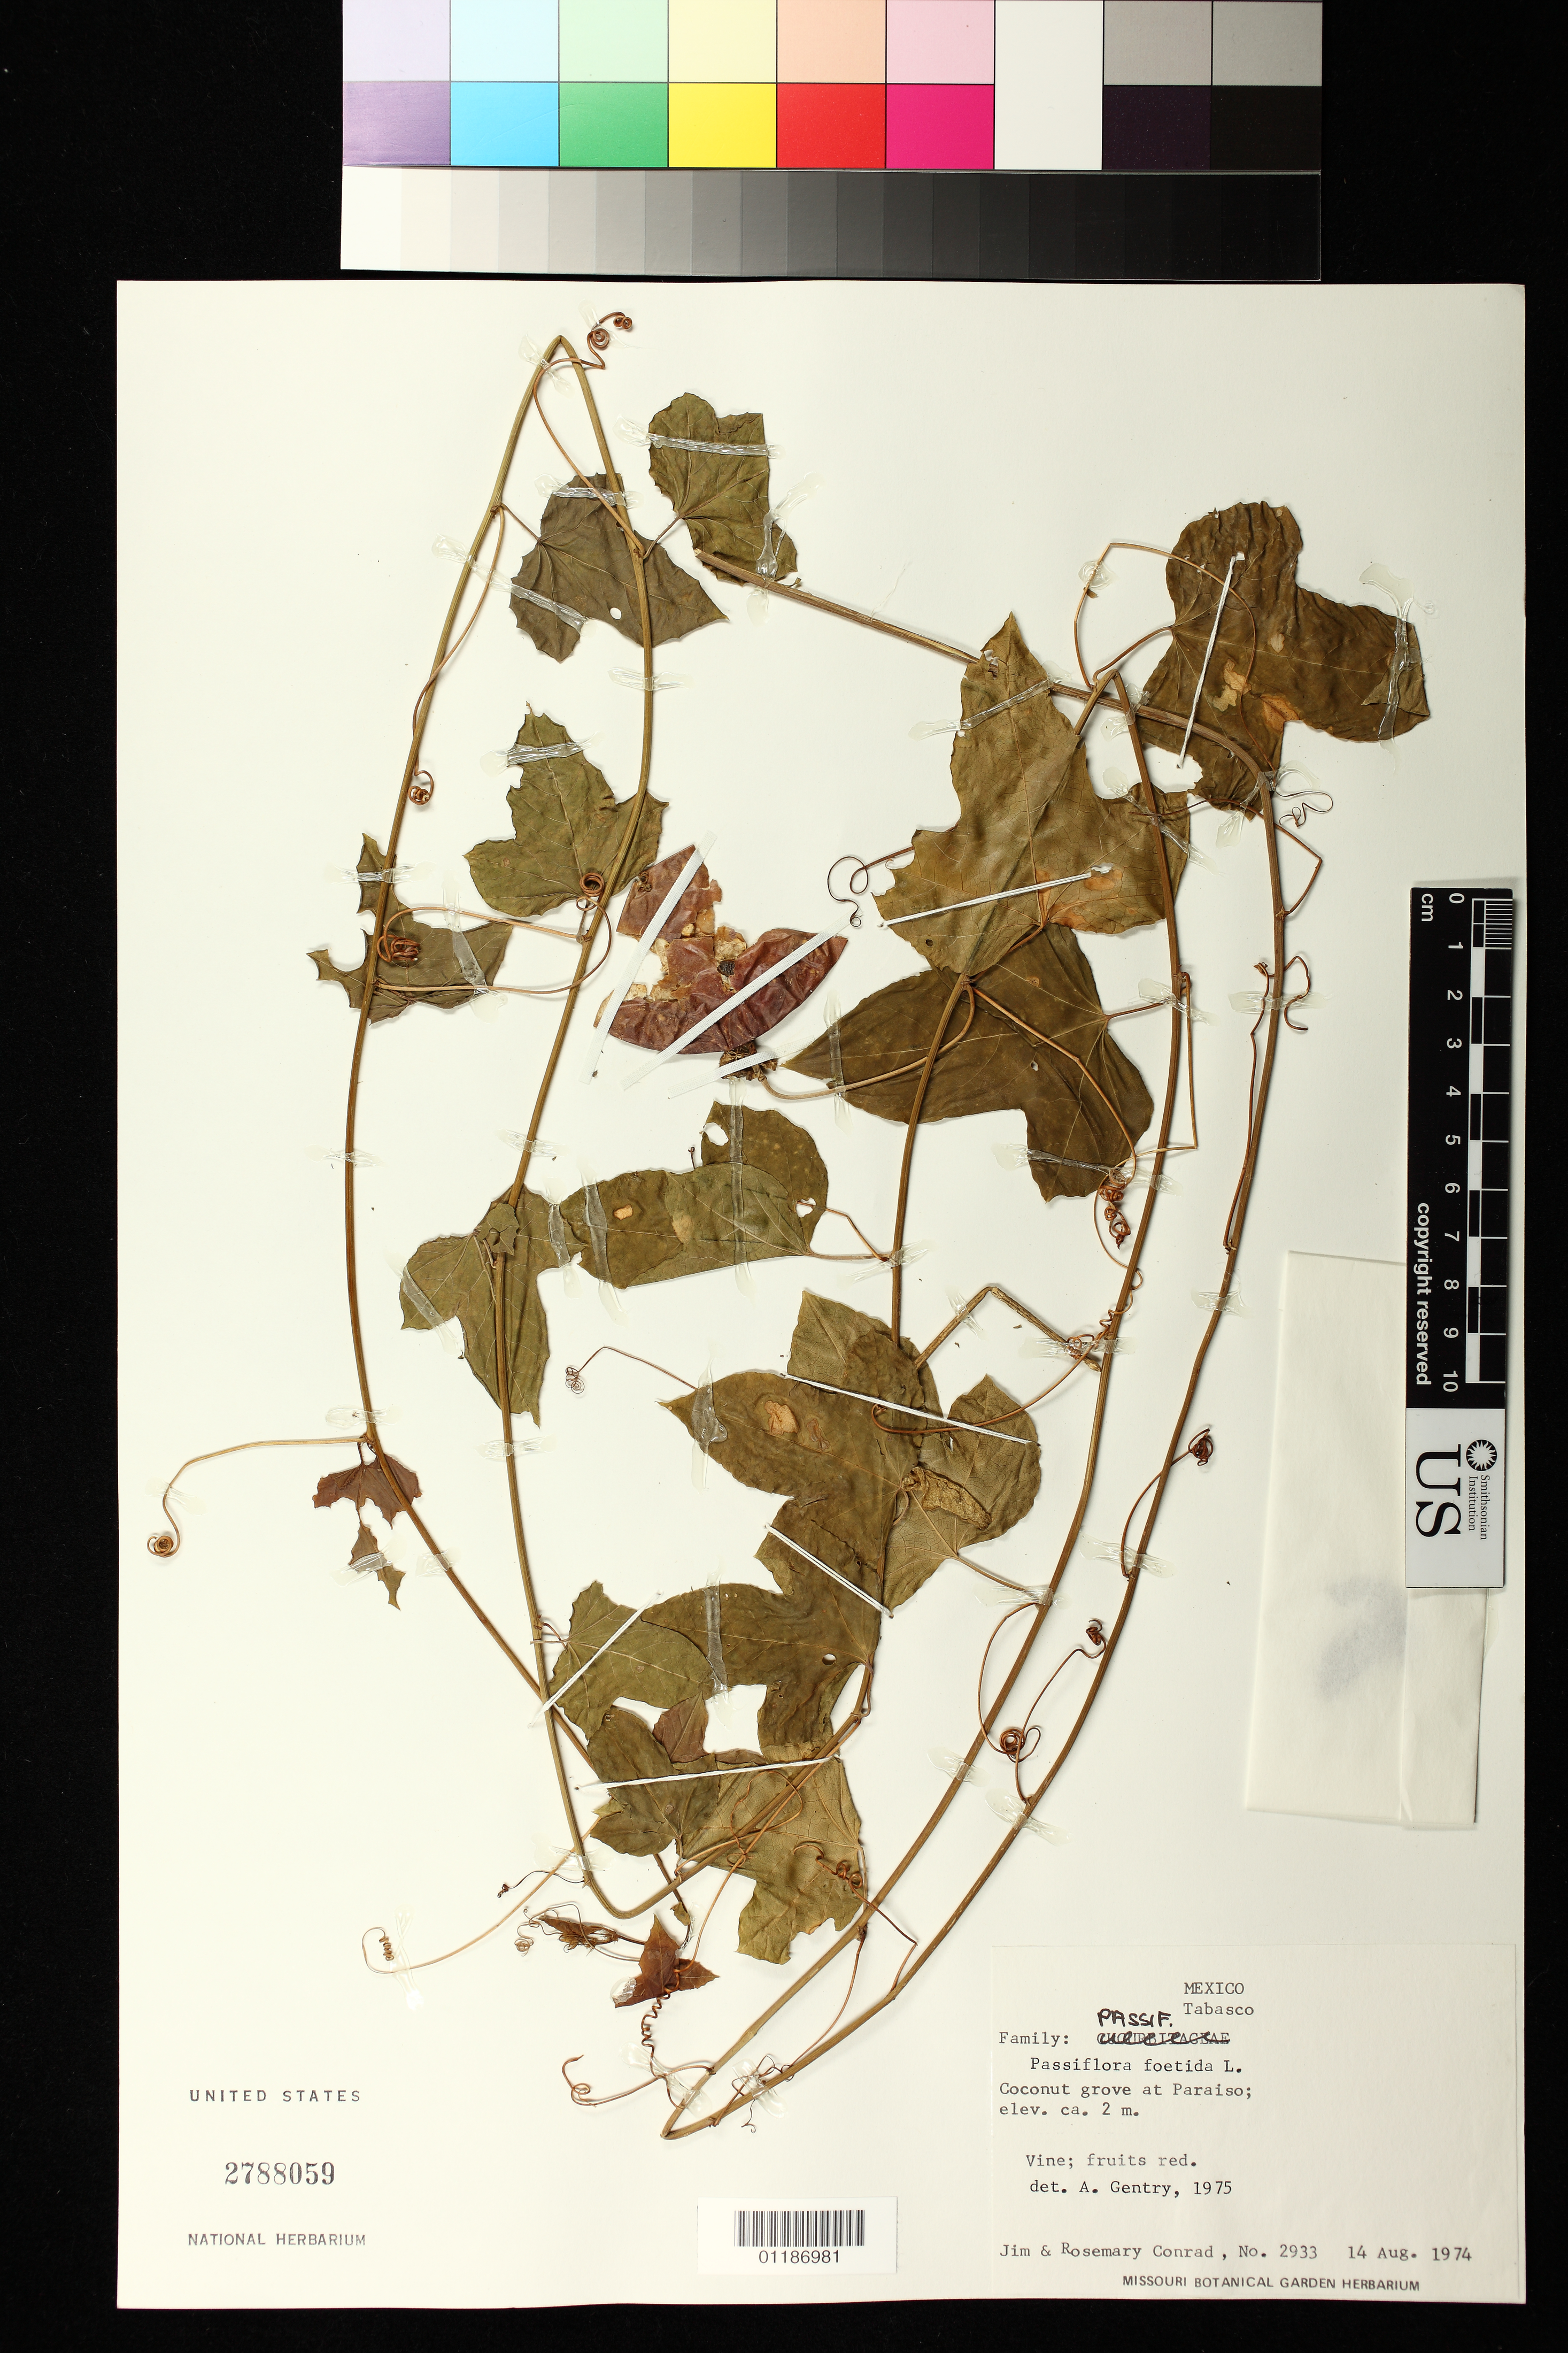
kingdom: Plantae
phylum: Tracheophyta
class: Magnoliopsida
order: Malpighiales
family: Passifloraceae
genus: Passiflora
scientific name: Passiflora ciliata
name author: Aiton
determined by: Svoboda, Harlan T., (NA), US Department of Agriculture (UNITED STATES)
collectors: J. Conrad & R. Conrad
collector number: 2933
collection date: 1974-08-14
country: Mexico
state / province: Tabasco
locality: Coconut grove at Paraiso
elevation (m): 2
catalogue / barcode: US 2788059